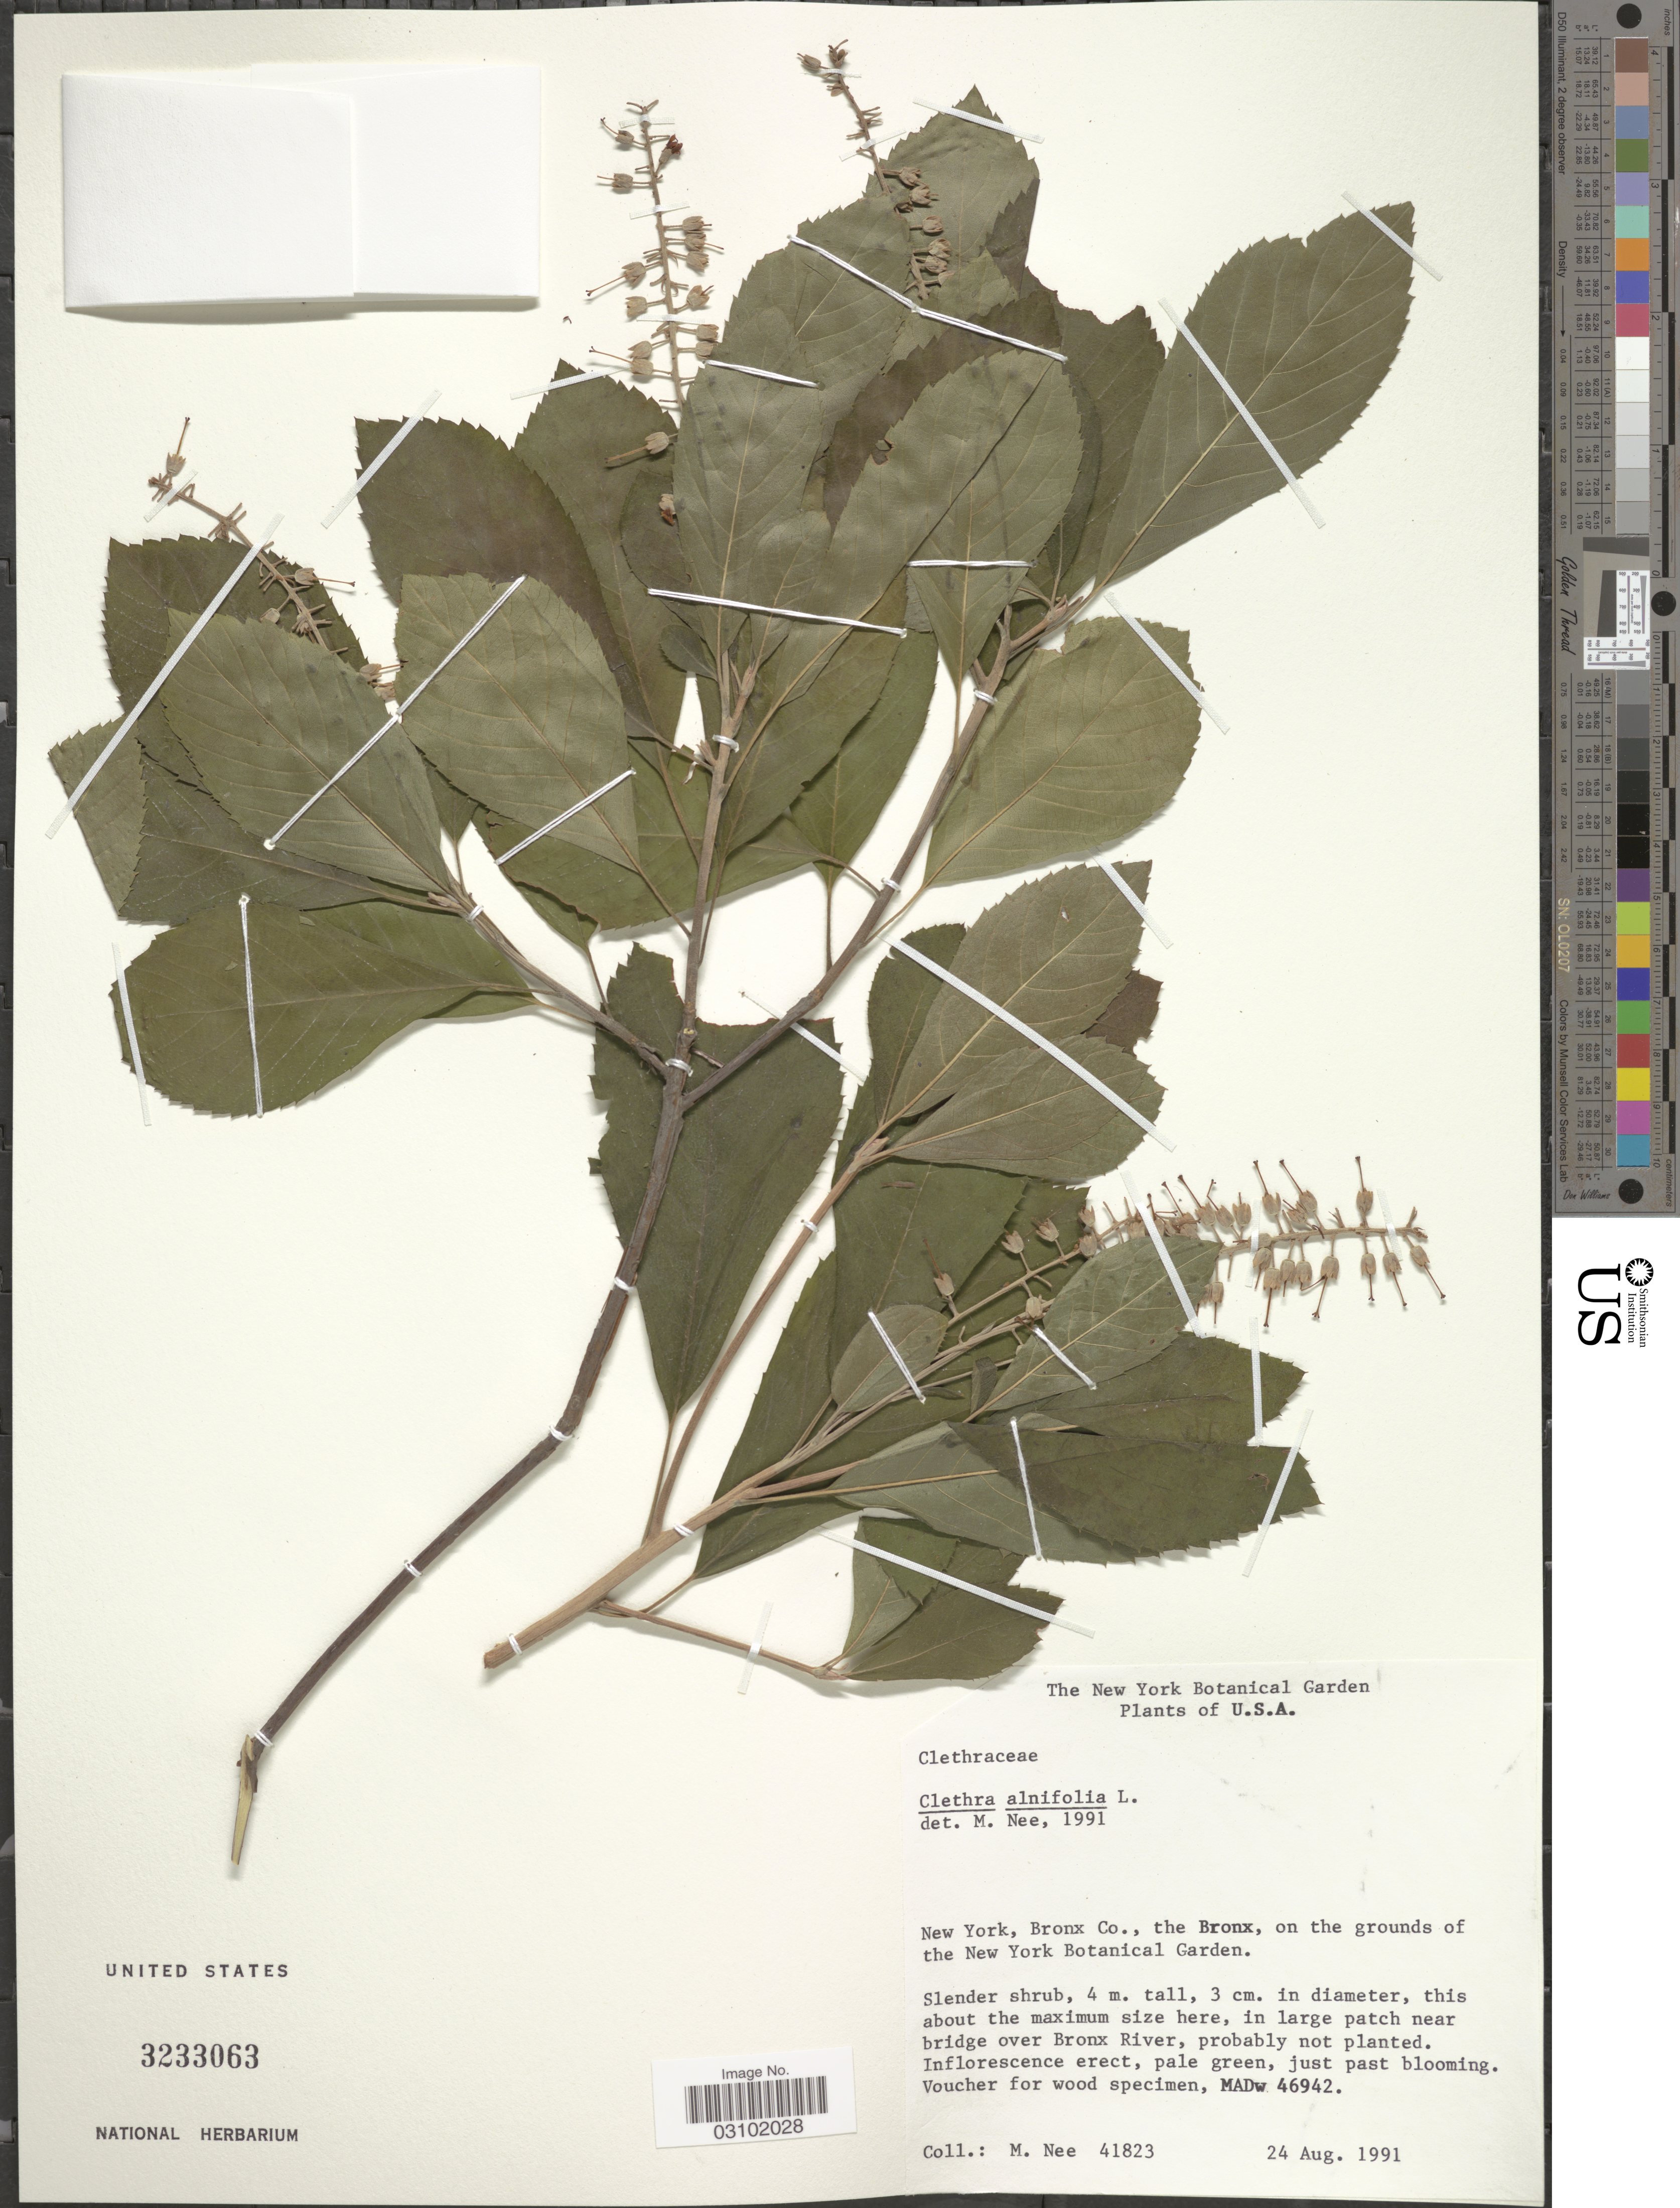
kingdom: Plantae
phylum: Tracheophyta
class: Magnoliopsida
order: Ericales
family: Clethraceae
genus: Clethra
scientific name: Clethra alnifolia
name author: L.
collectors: M. Nee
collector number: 41823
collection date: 1991-08-24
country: United States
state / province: New York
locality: Bronx Co., the Bronx, on the grounds of the New York Botanical Garden.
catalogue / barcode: US 3233063